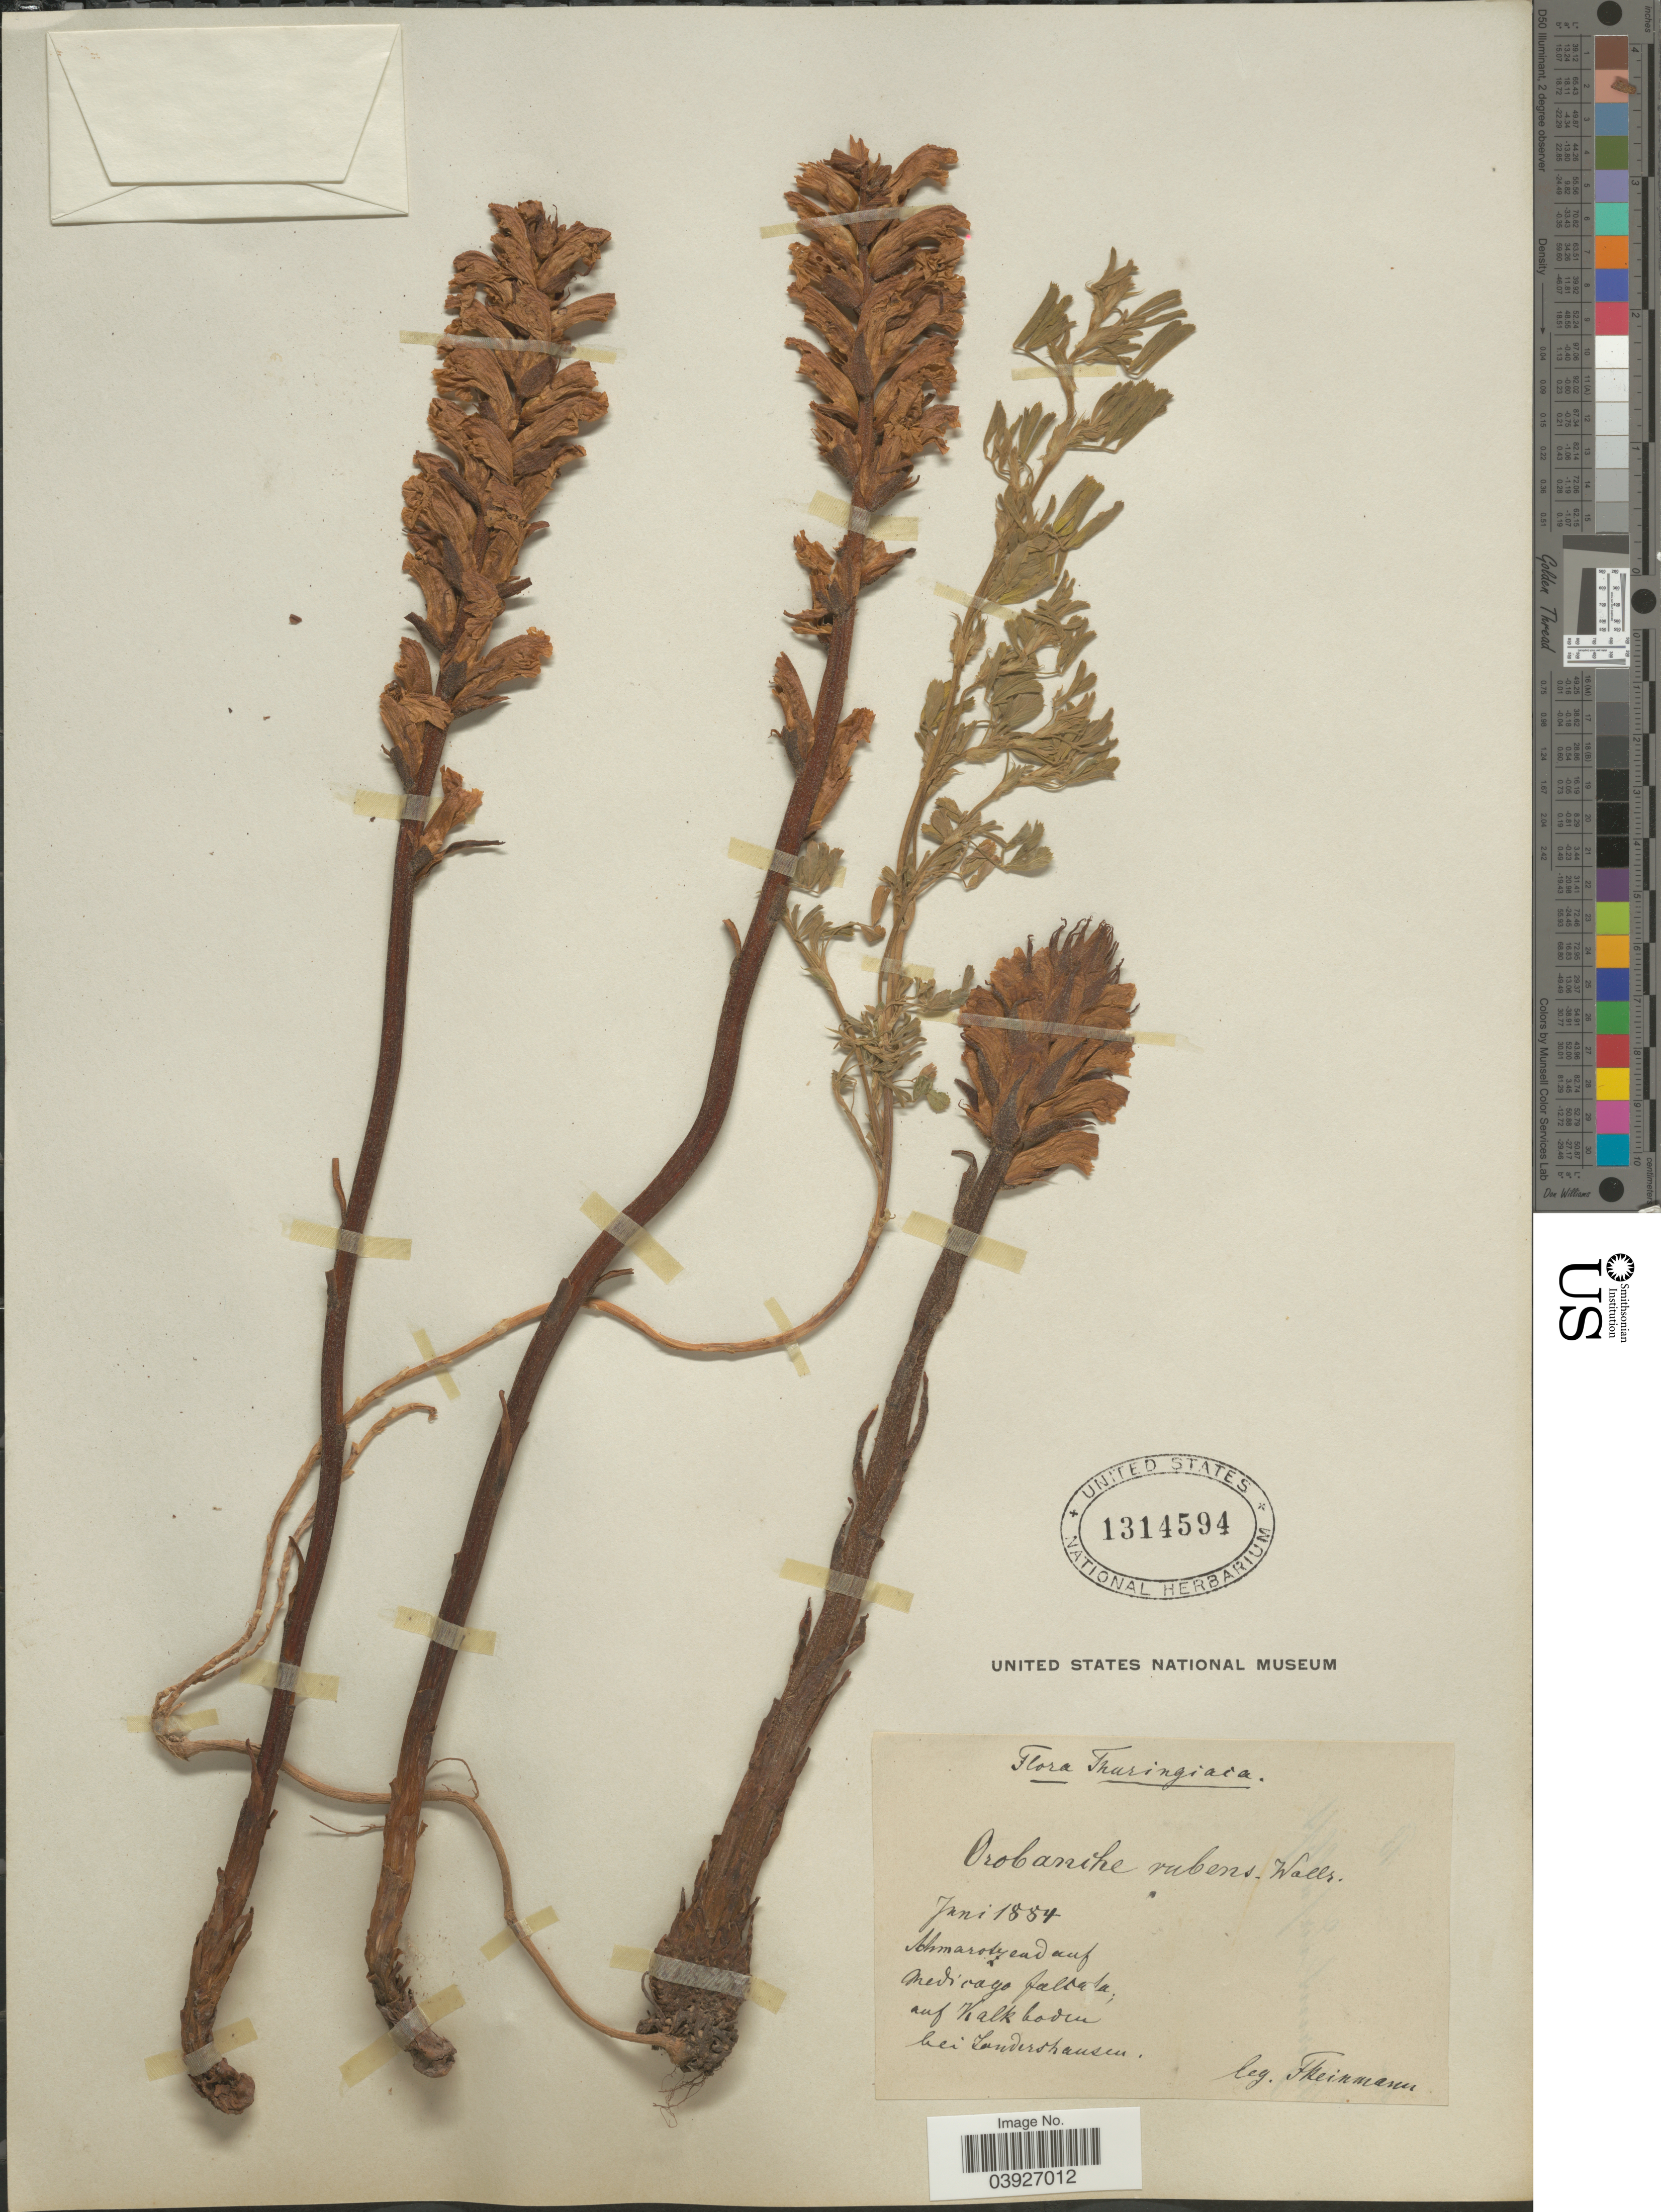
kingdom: Plantae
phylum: Tracheophyta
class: Magnoliopsida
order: Lamiales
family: Orobanchaceae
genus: Orobanche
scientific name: Orobanche rubens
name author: Wallr.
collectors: Theinmann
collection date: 1884-06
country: Germany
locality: Truringiaca. Auf Kalk boden bei Landershausen.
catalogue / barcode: US 1314594